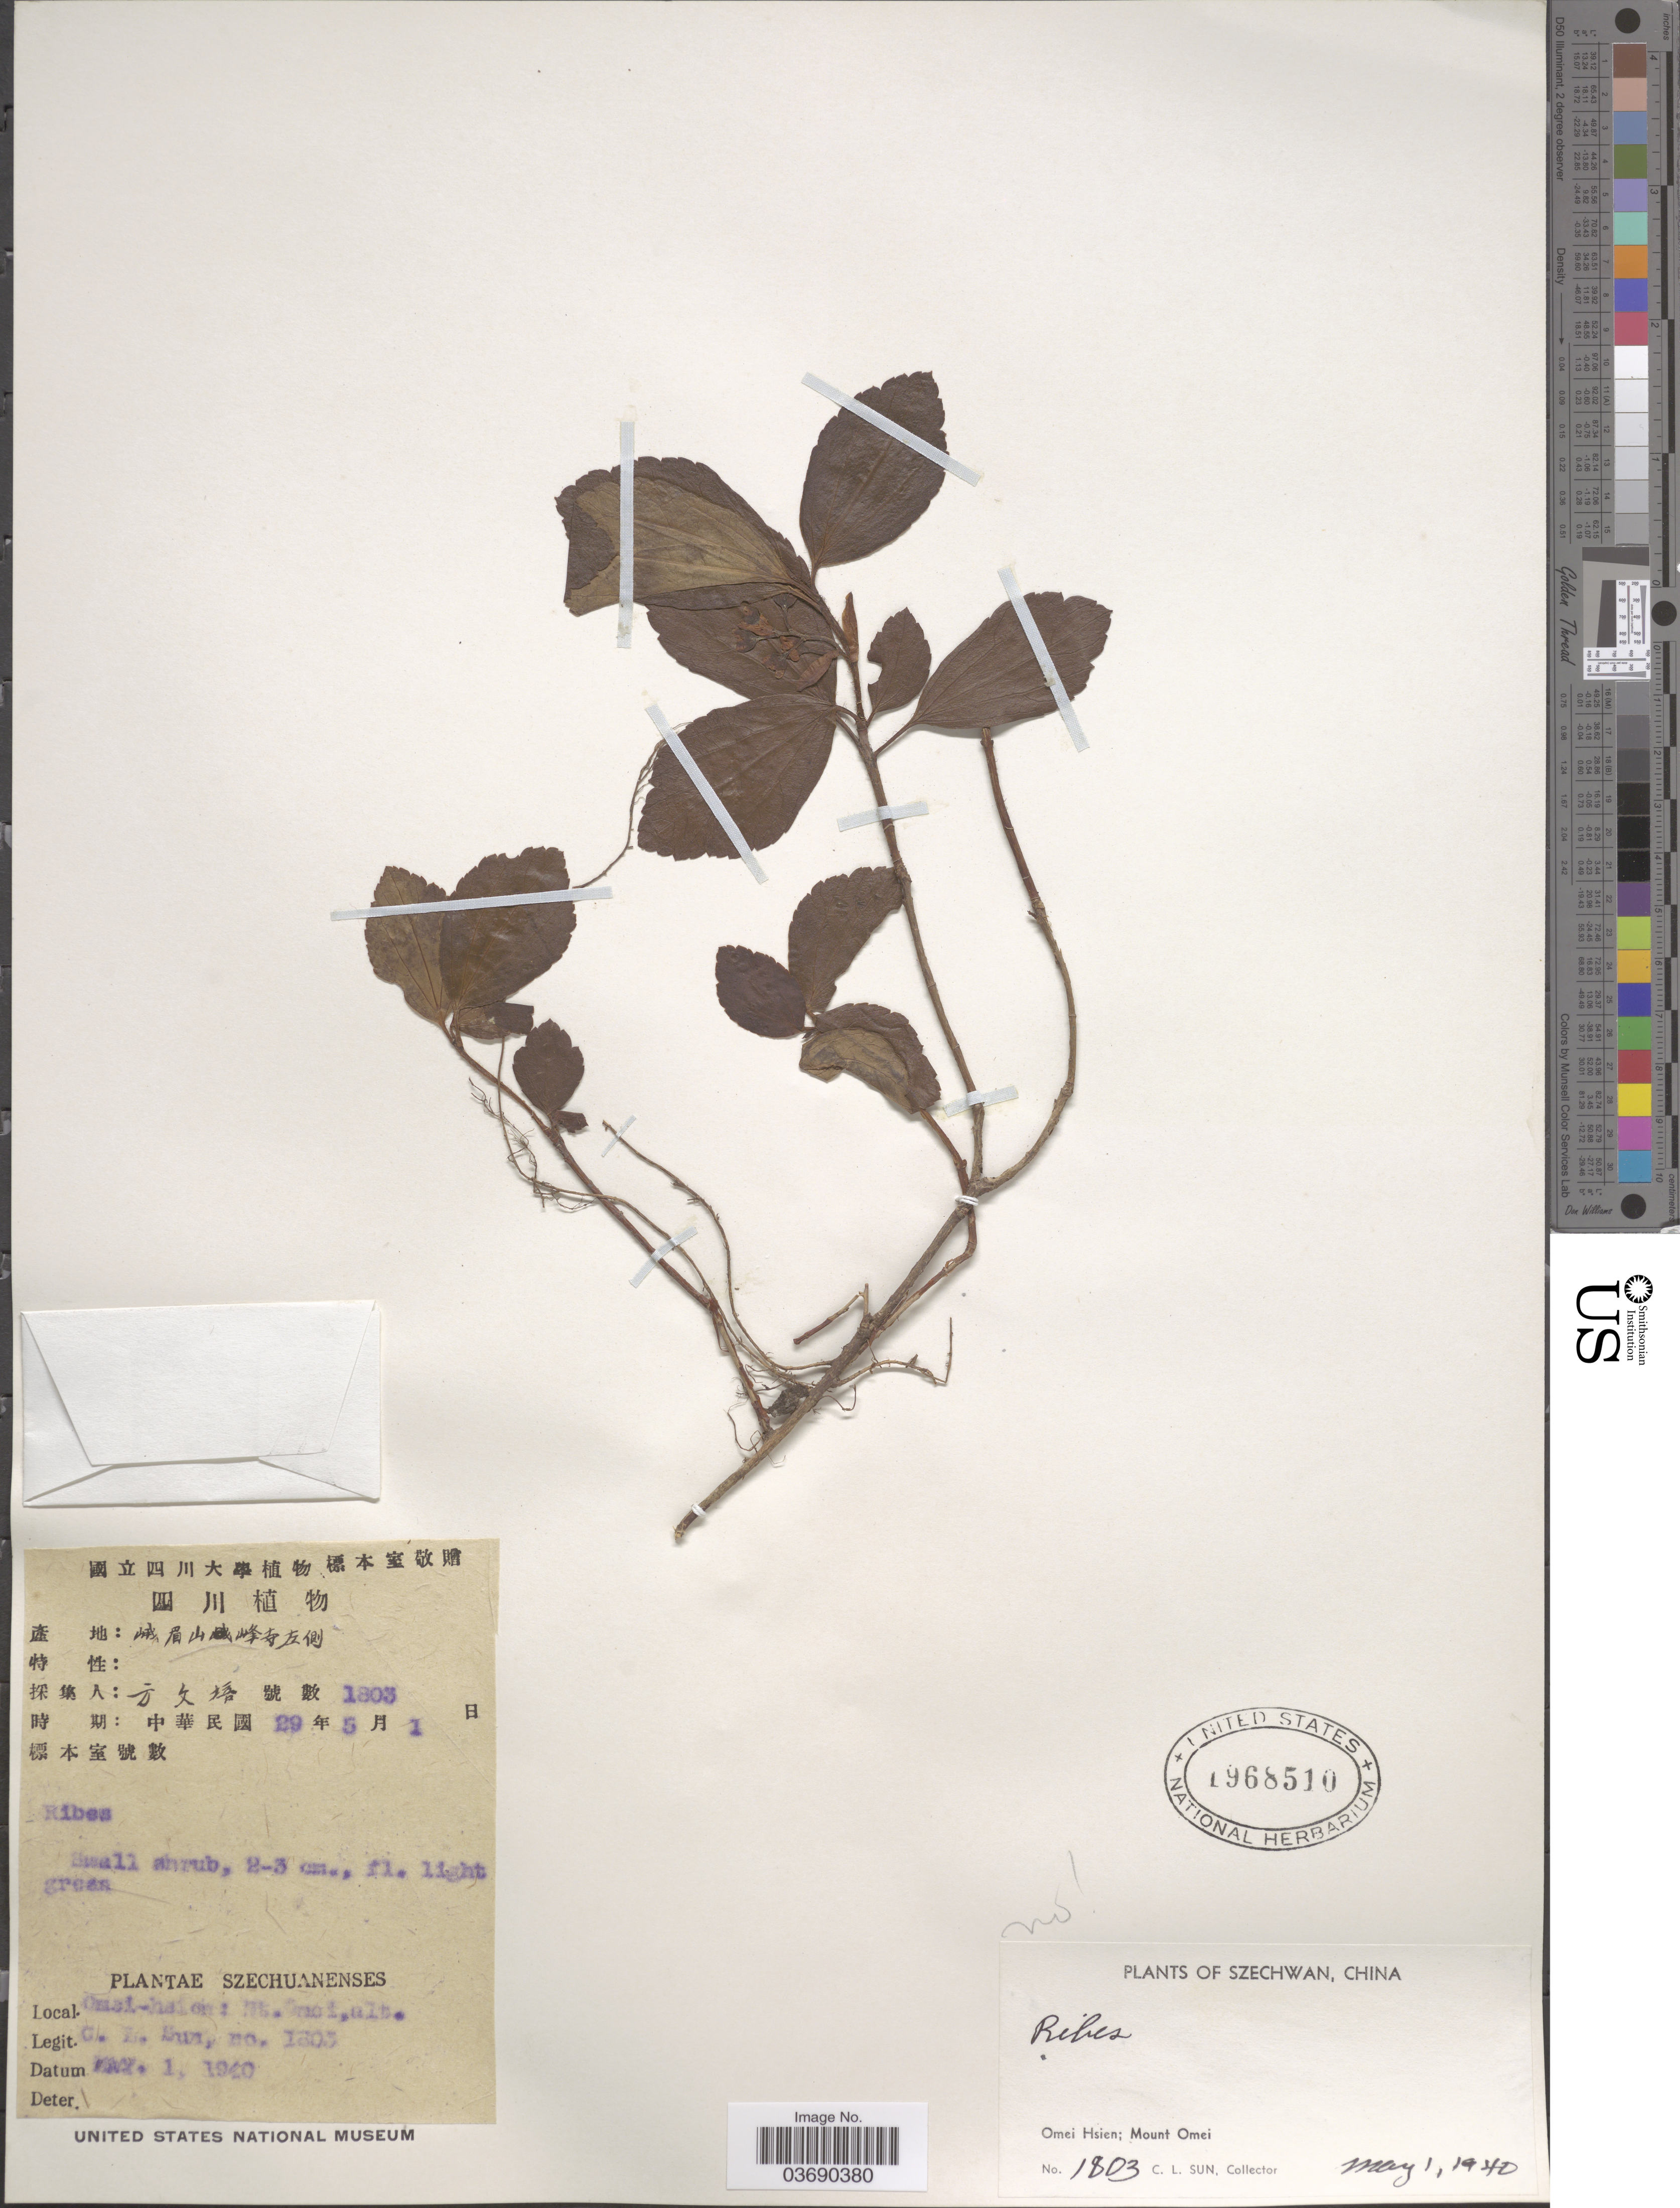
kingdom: Plantae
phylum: Tracheophyta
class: Magnoliopsida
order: Saxifragales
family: Grossulariaceae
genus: Ribes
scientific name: Ribes sp.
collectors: C. Sun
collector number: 1803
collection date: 1940-05-01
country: China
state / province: Sichuan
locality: Szechwan. Omei Hsien; Mount Omei.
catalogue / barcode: US 1968510